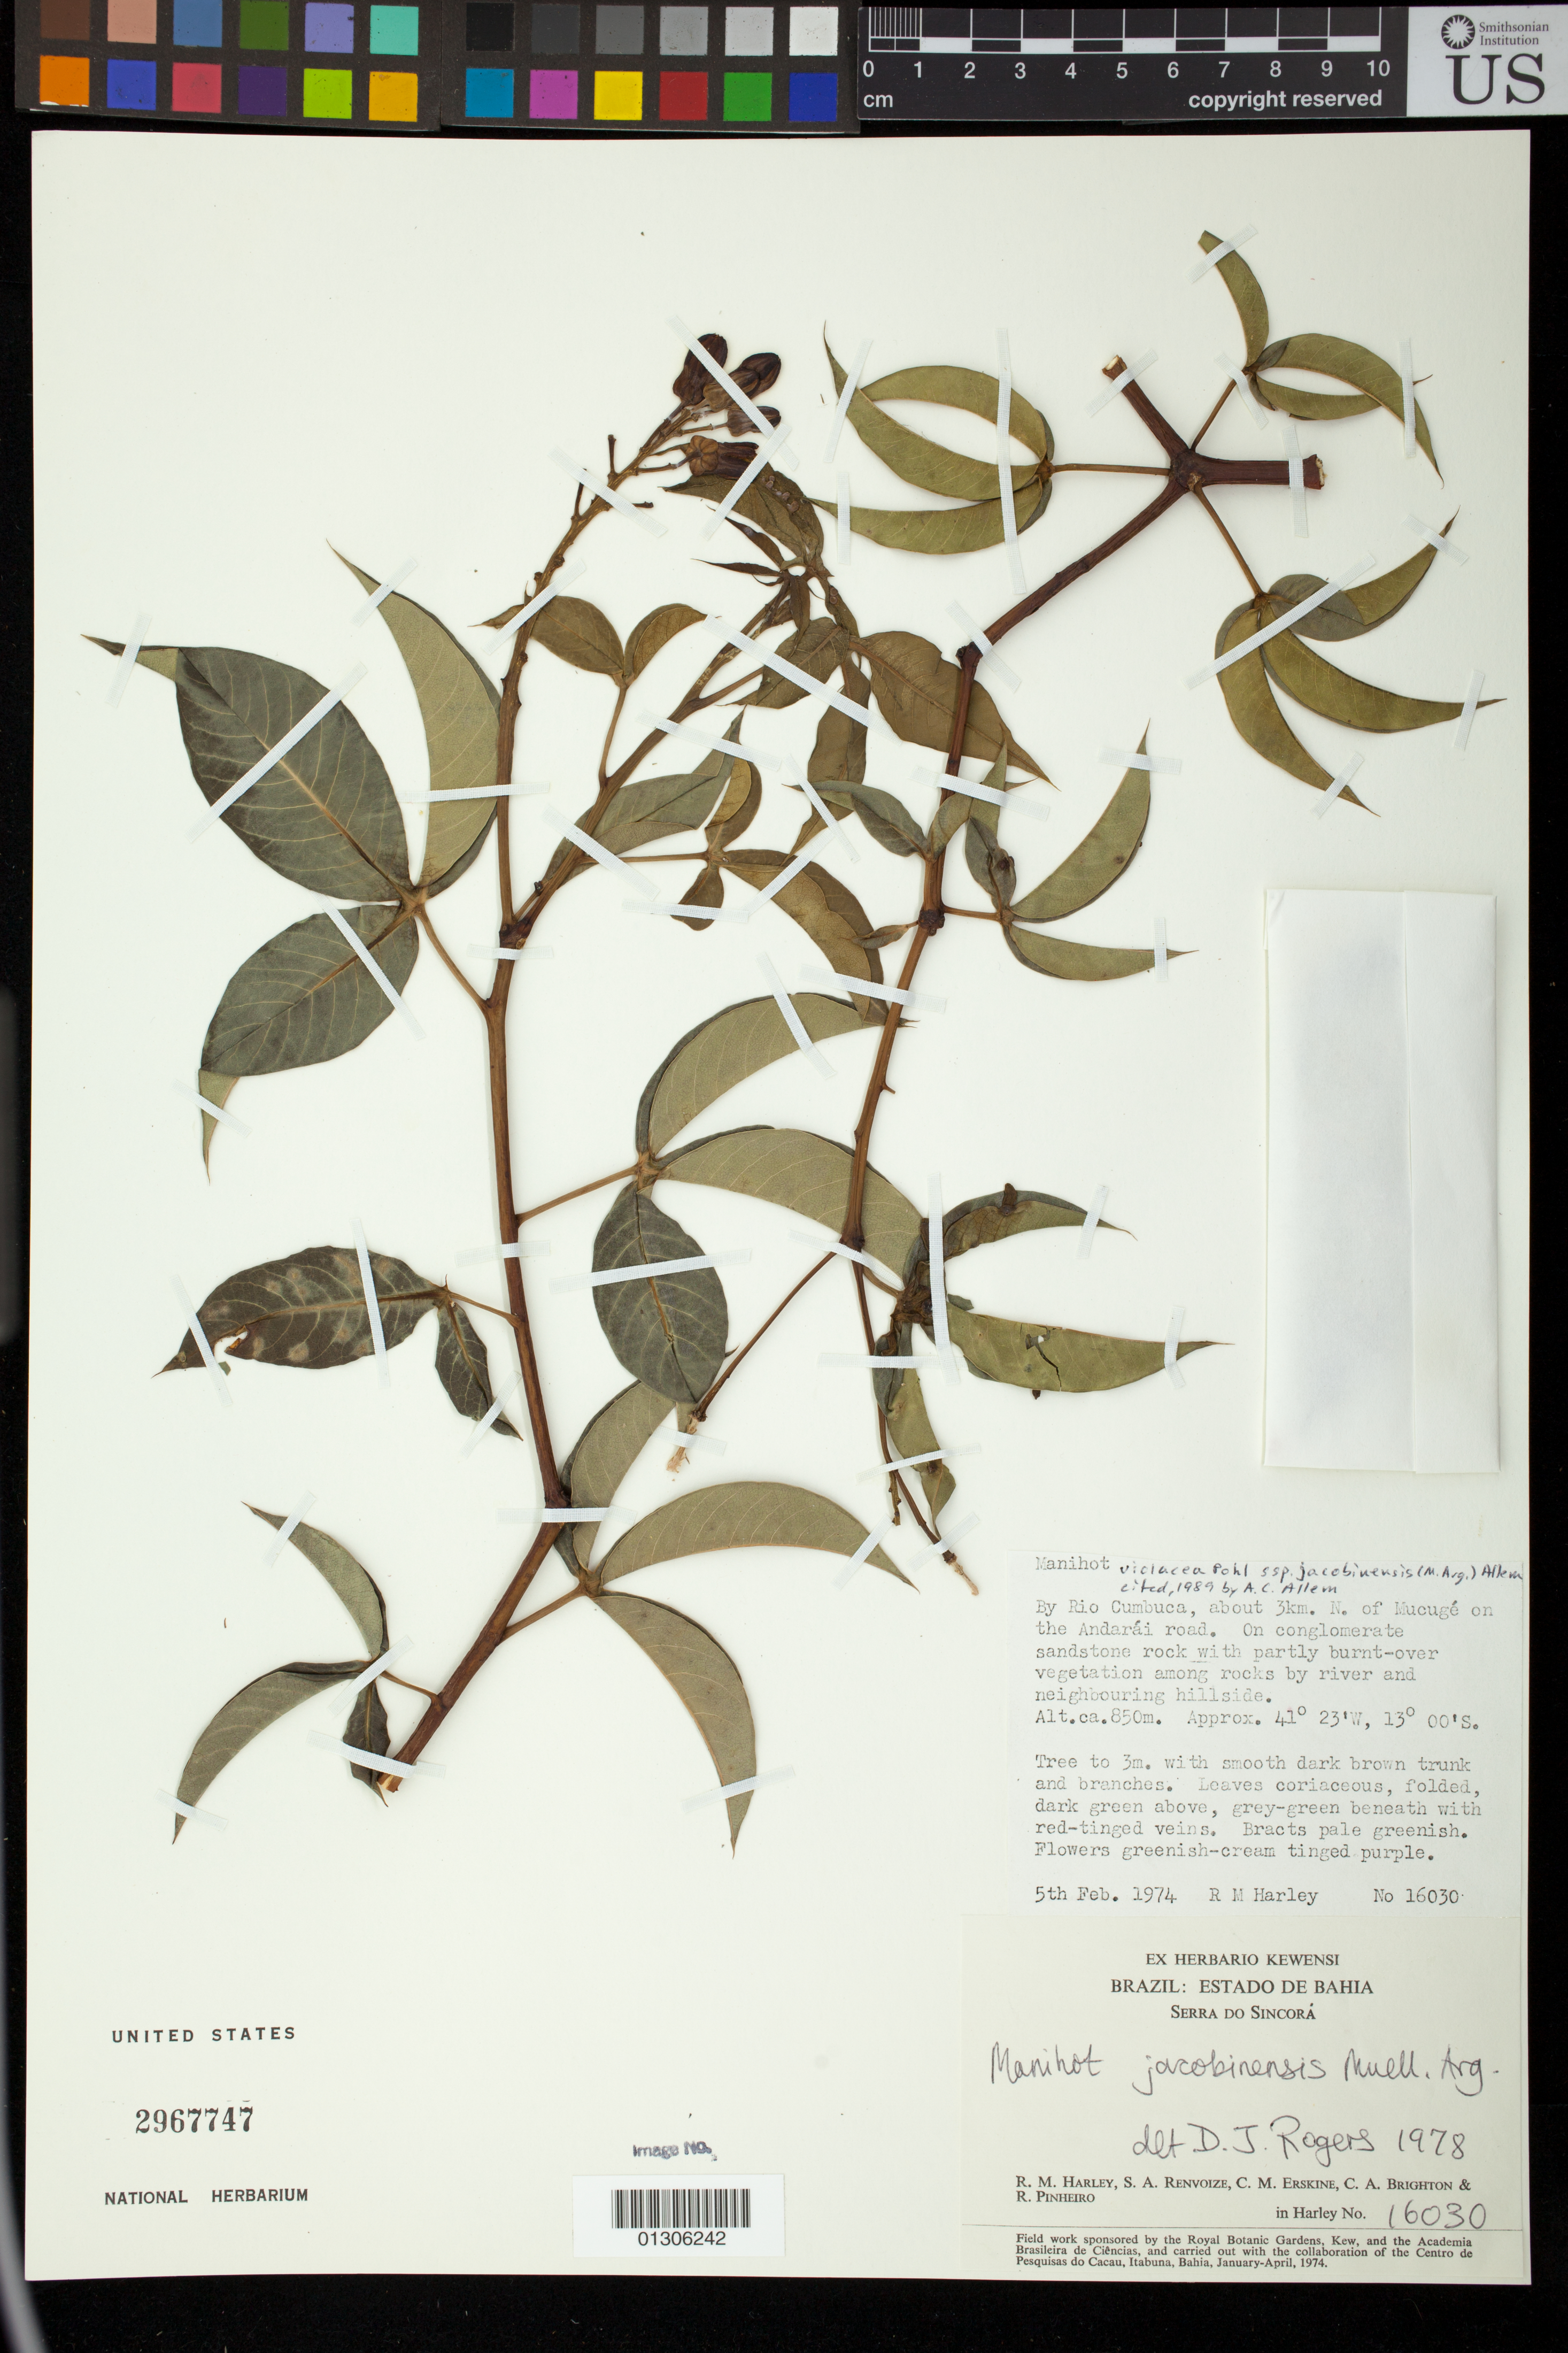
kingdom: Plantae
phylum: Tracheophyta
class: Magnoliopsida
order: Malpighiales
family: Euphorbiaceae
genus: Manihot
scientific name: Manihot reflexifolia P. Carvalho & M.Martins, ined. 2018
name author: P. Carvalho & M.Martins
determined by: Mendoza, M.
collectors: R. M. Harley, S. A. Renvoize, C. Erskine, C. Brighton & R. Pinheiro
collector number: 16030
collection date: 1974-05-02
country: Brazil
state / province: Bahia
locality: By Rio Cumbuca, about 3 km, N. of Mucage (Mucugó) on the Andarai road. Serra do Sincora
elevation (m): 850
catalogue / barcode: US 2967747